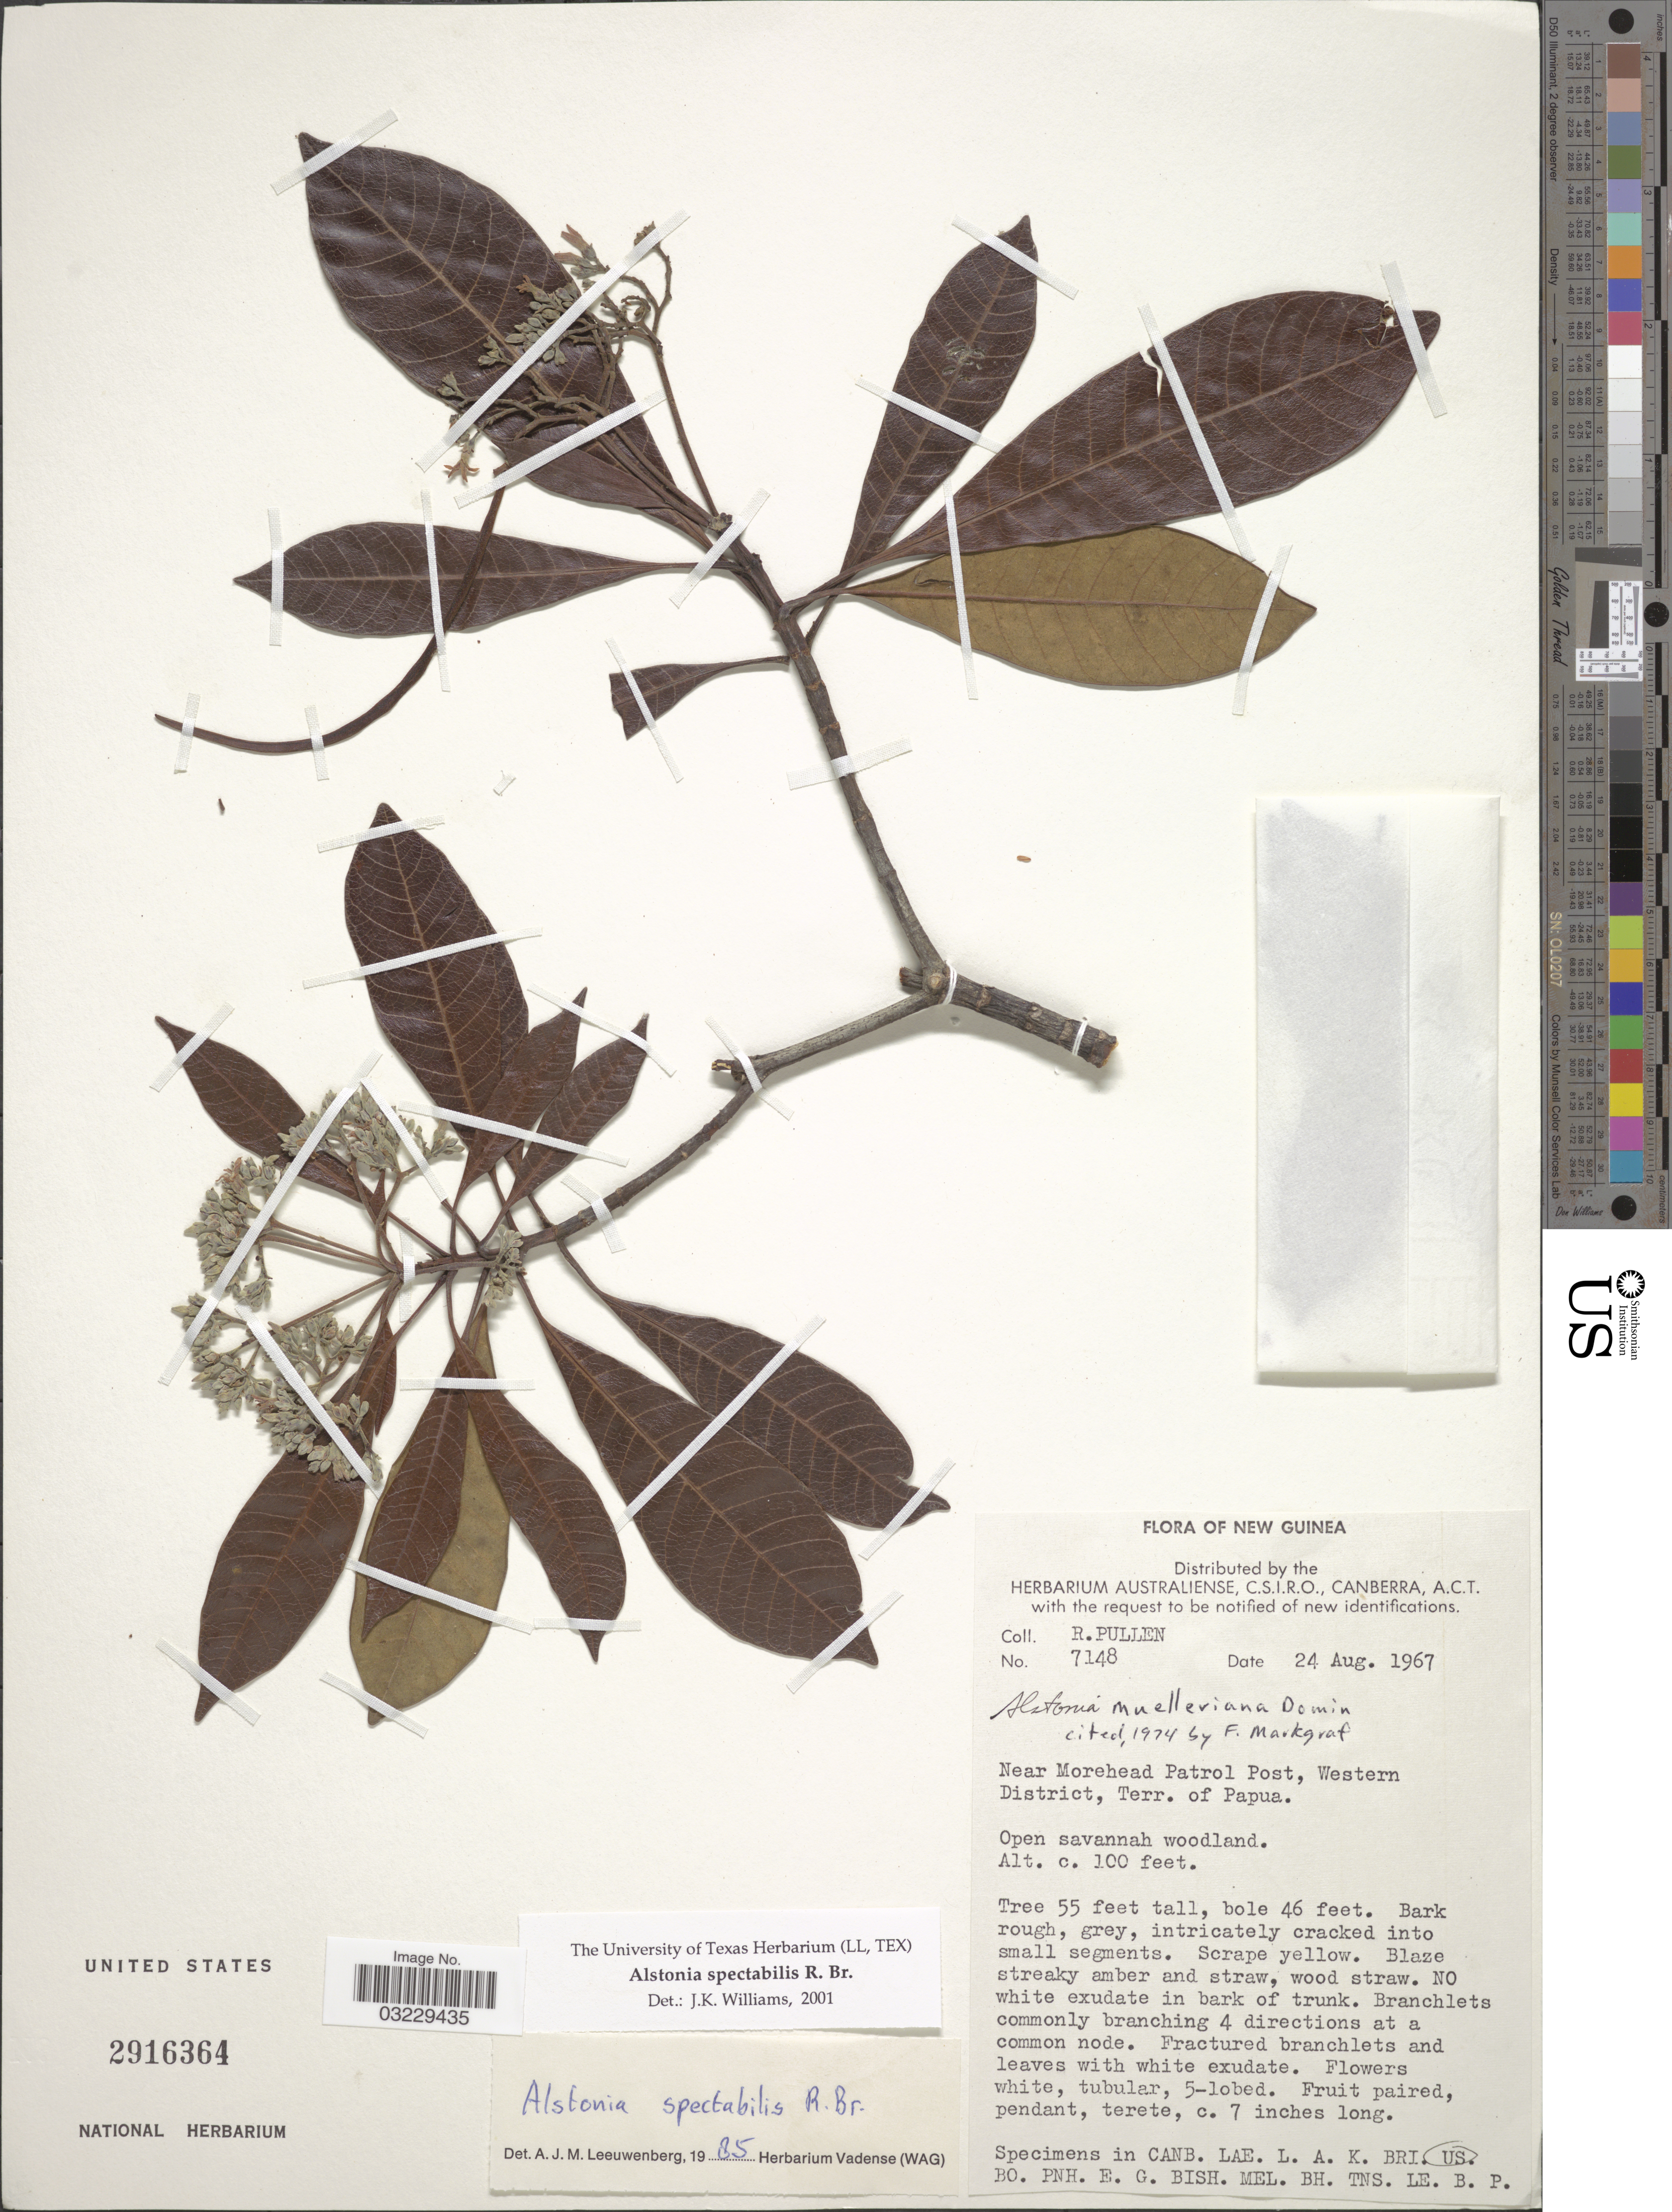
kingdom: Plantae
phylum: Tracheophyta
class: Magnoliopsida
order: Gentianales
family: Apocynaceae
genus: Alstonia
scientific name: Alstonia spectabilis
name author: R. Br.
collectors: R. Pullen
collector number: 7148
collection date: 1967-08-24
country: Papua New Guinea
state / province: Manus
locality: New Guinea, Near Morehead Patrol Post, Western District, Terr. of Papua.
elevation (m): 30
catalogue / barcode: US 2916364